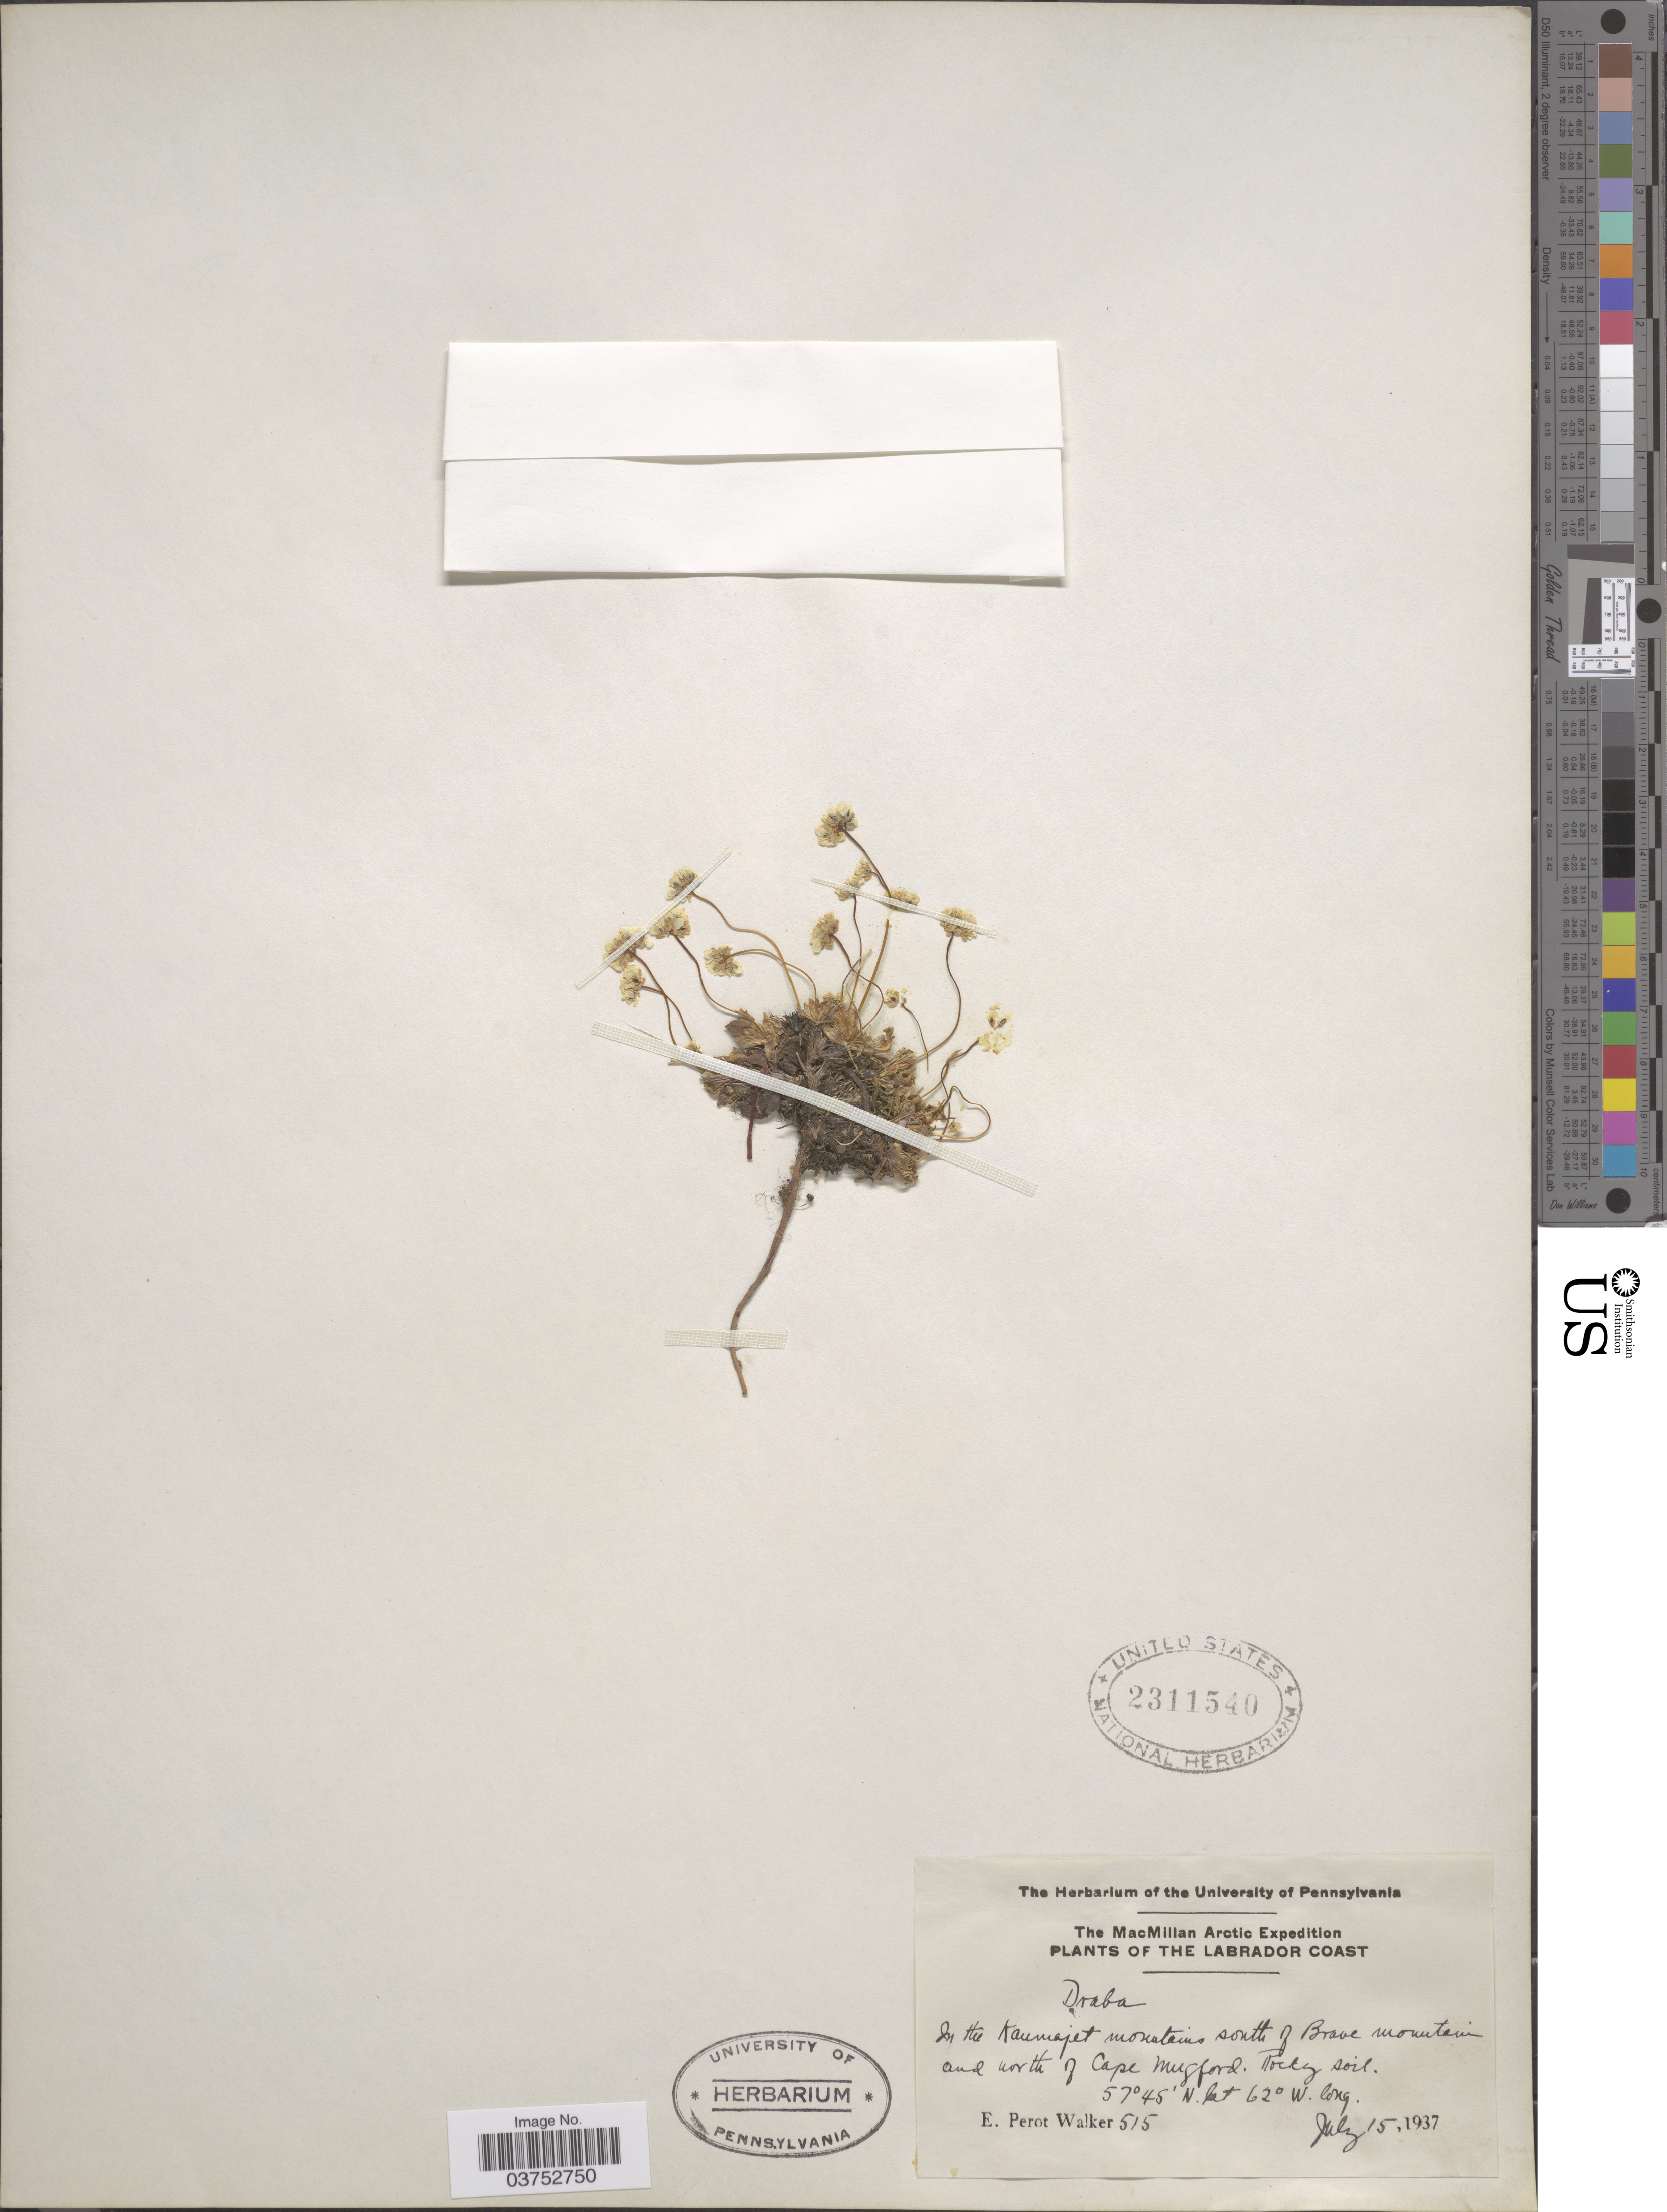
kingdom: Plantae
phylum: Tracheophyta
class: Magnoliopsida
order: Brassicales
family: Brassicaceae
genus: Draba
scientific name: Draba sp.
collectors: E. Walker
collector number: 515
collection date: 1937-07-15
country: Canada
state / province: Newfoundland and Labrador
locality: The Labrador Coast. In the Kaumajet mountains south of Brave mountain and north of Cape Mugford.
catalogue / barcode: US 2311540